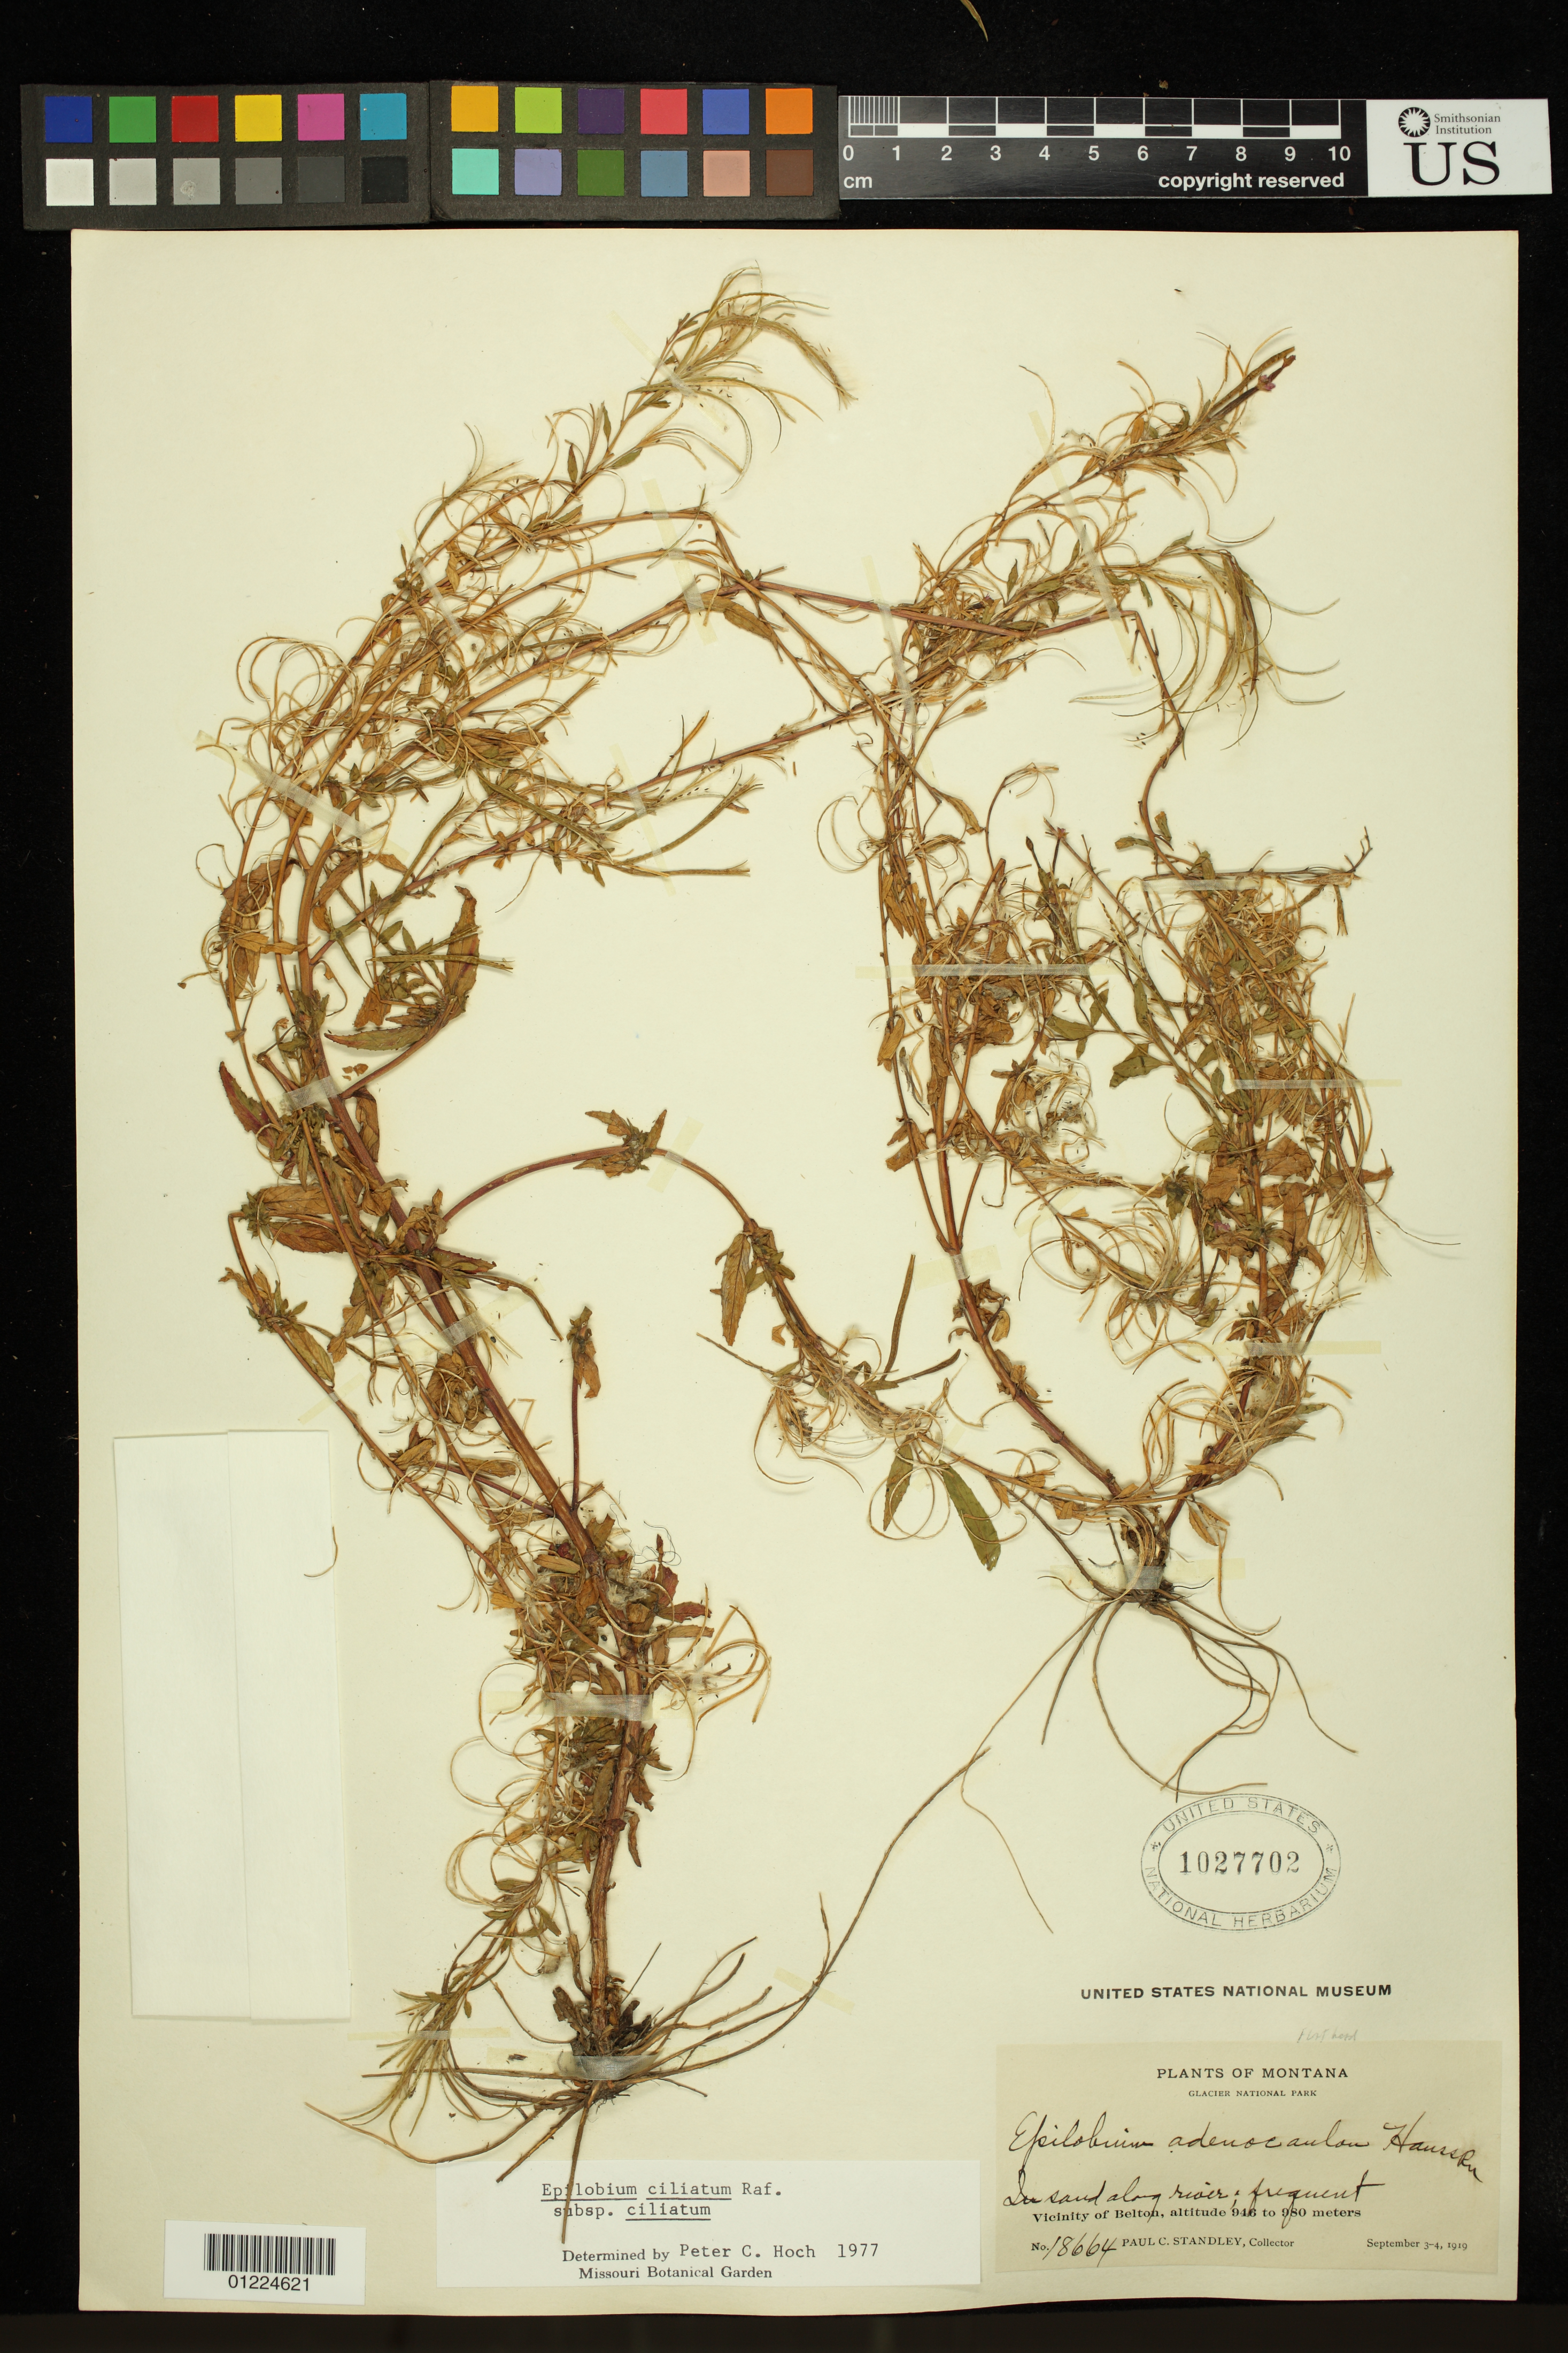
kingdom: Plantae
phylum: Tracheophyta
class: Magnoliopsida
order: Myrtales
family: Onagraceae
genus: Epilobium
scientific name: Epilobium ciliatum subsp. ciliatum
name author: Raf.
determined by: Hoch, P. C.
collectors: P. C. Standley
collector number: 18664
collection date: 1919-09-03,1919-09-04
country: United States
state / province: Montana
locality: Vicinity of Belton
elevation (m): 946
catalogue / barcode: US 1027702